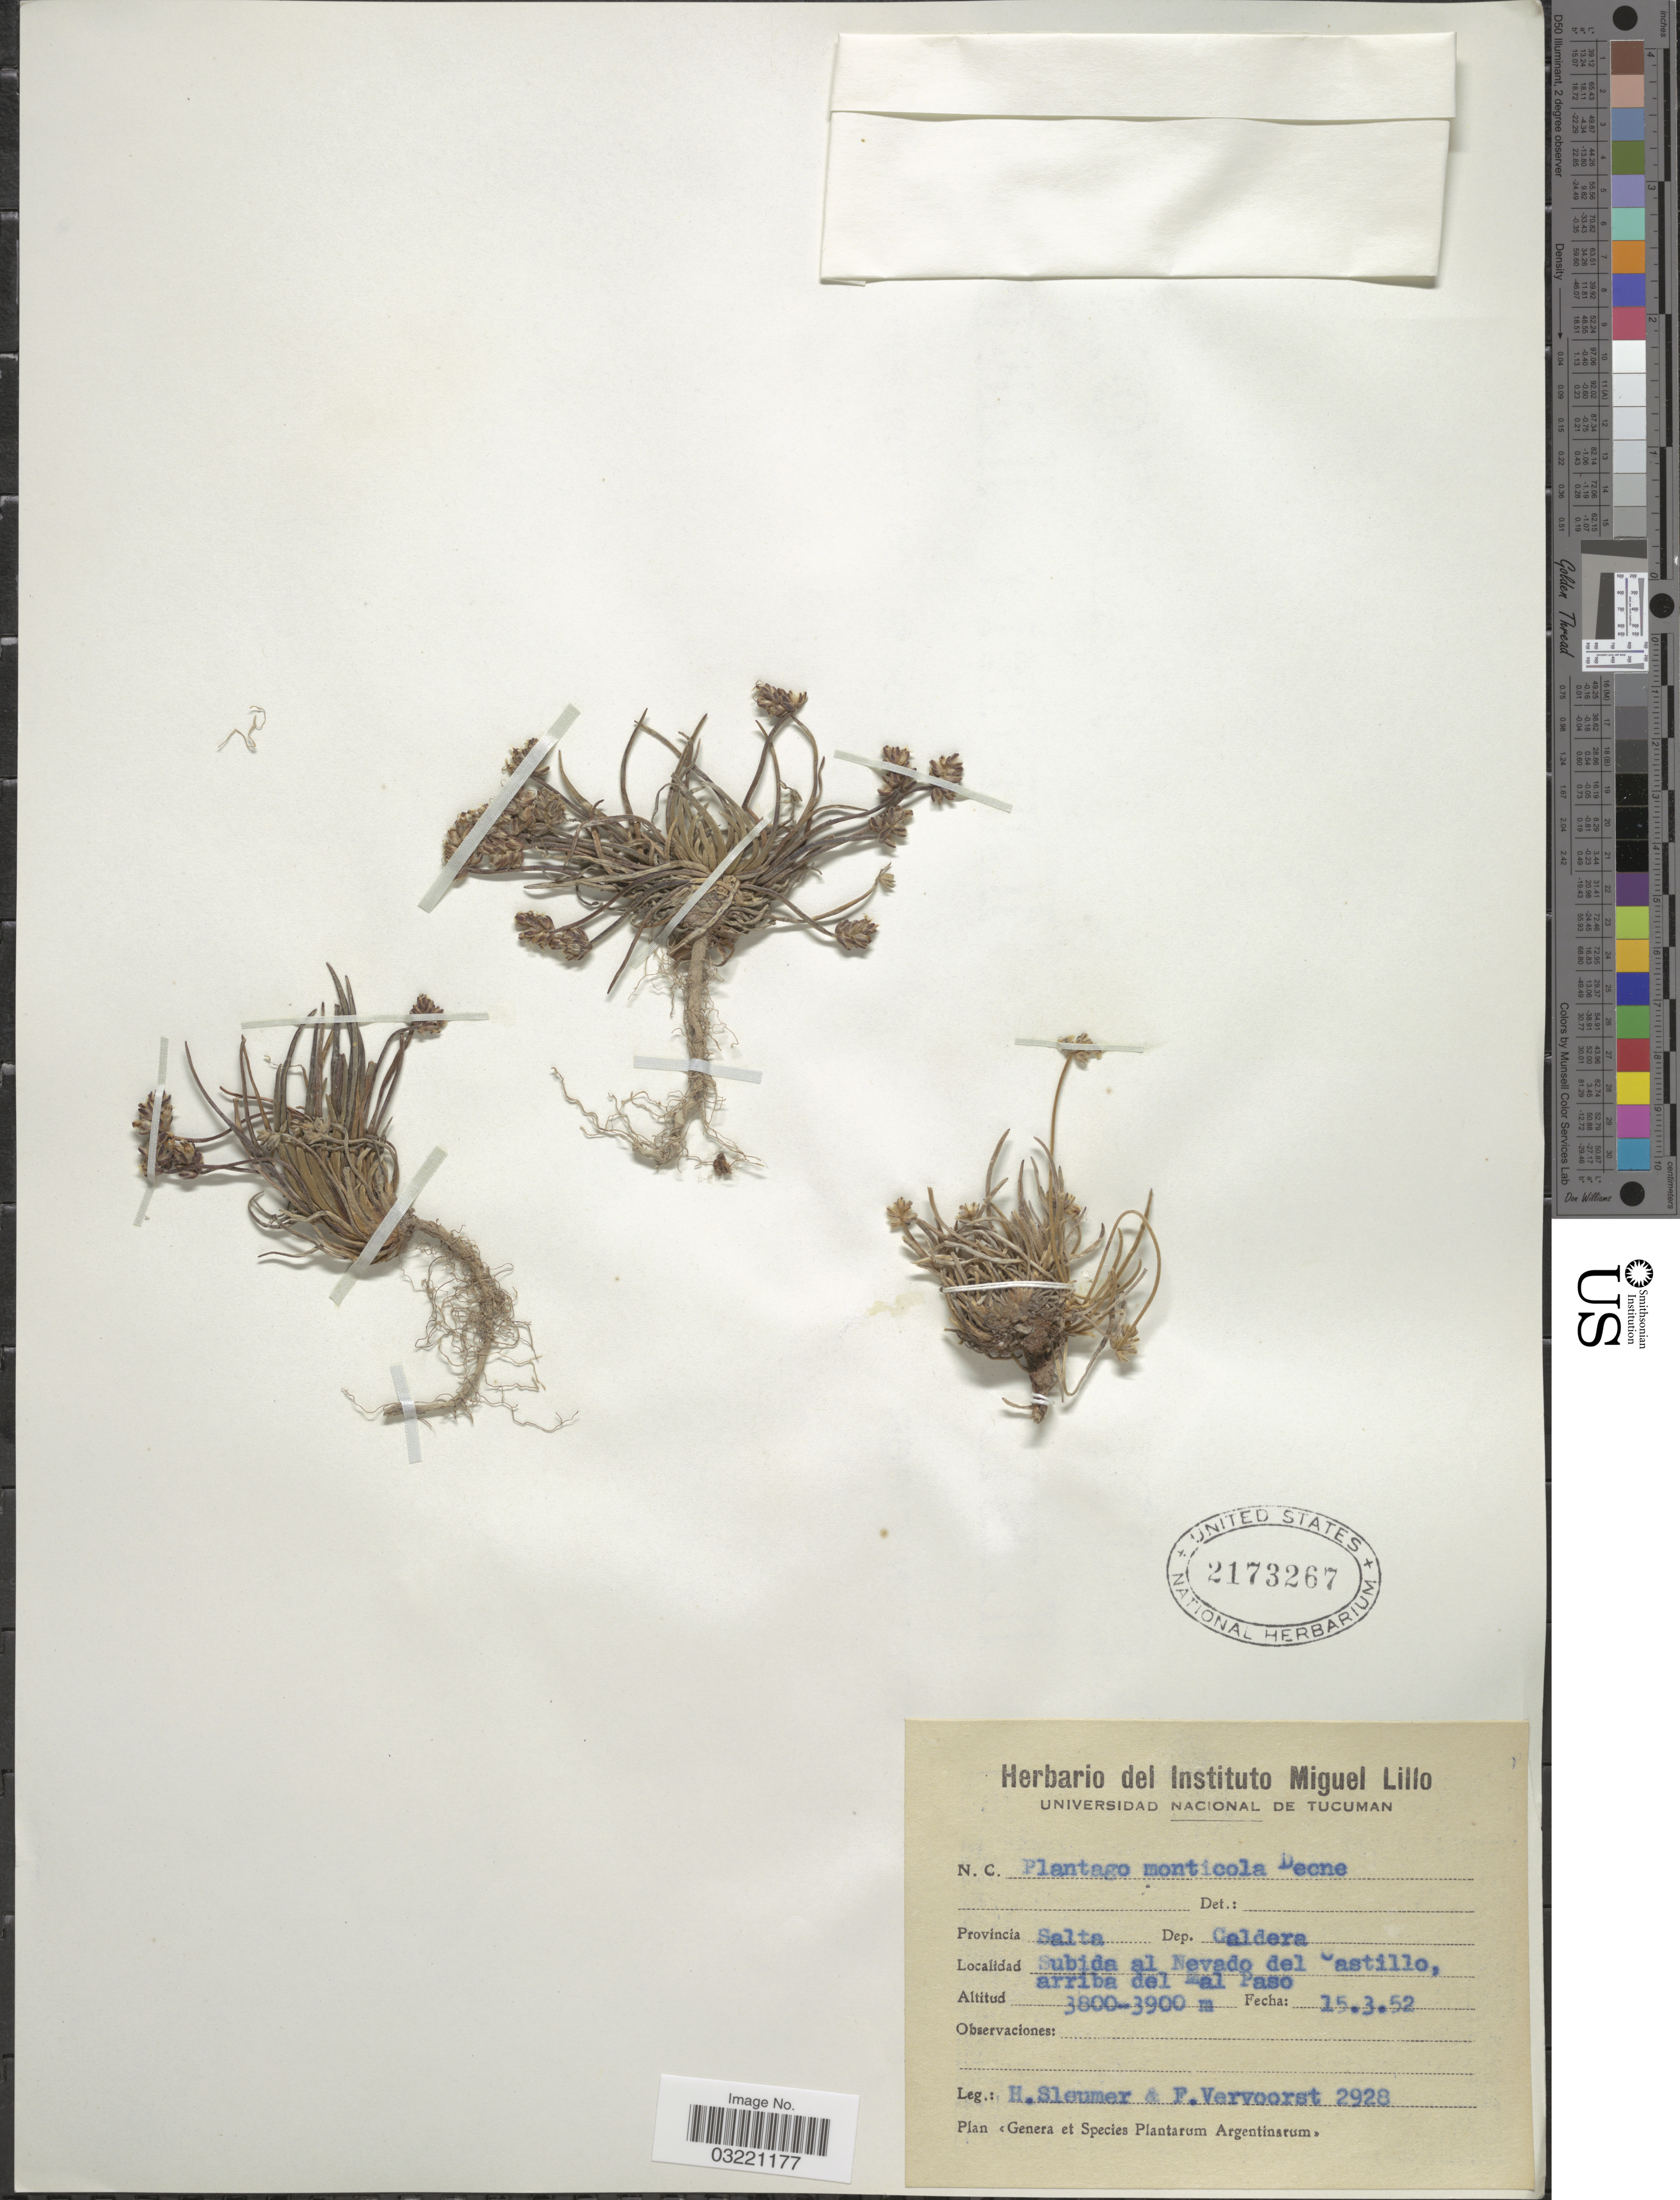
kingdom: Plantae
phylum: Tracheophyta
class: Magnoliopsida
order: Lamiales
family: Plantaginaceae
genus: Plantago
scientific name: Plantago sericea var. lanuginosa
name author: Griseb.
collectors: H. O. Sleumer & F. Vervoorst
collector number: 2928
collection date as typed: Transcribed d/m/y: 15/3/52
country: Argentina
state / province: Salta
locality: Dep. Caldera. Subida al Nevado del Castillo, arriba del Mal Paso.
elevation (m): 3800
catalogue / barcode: US 2173267